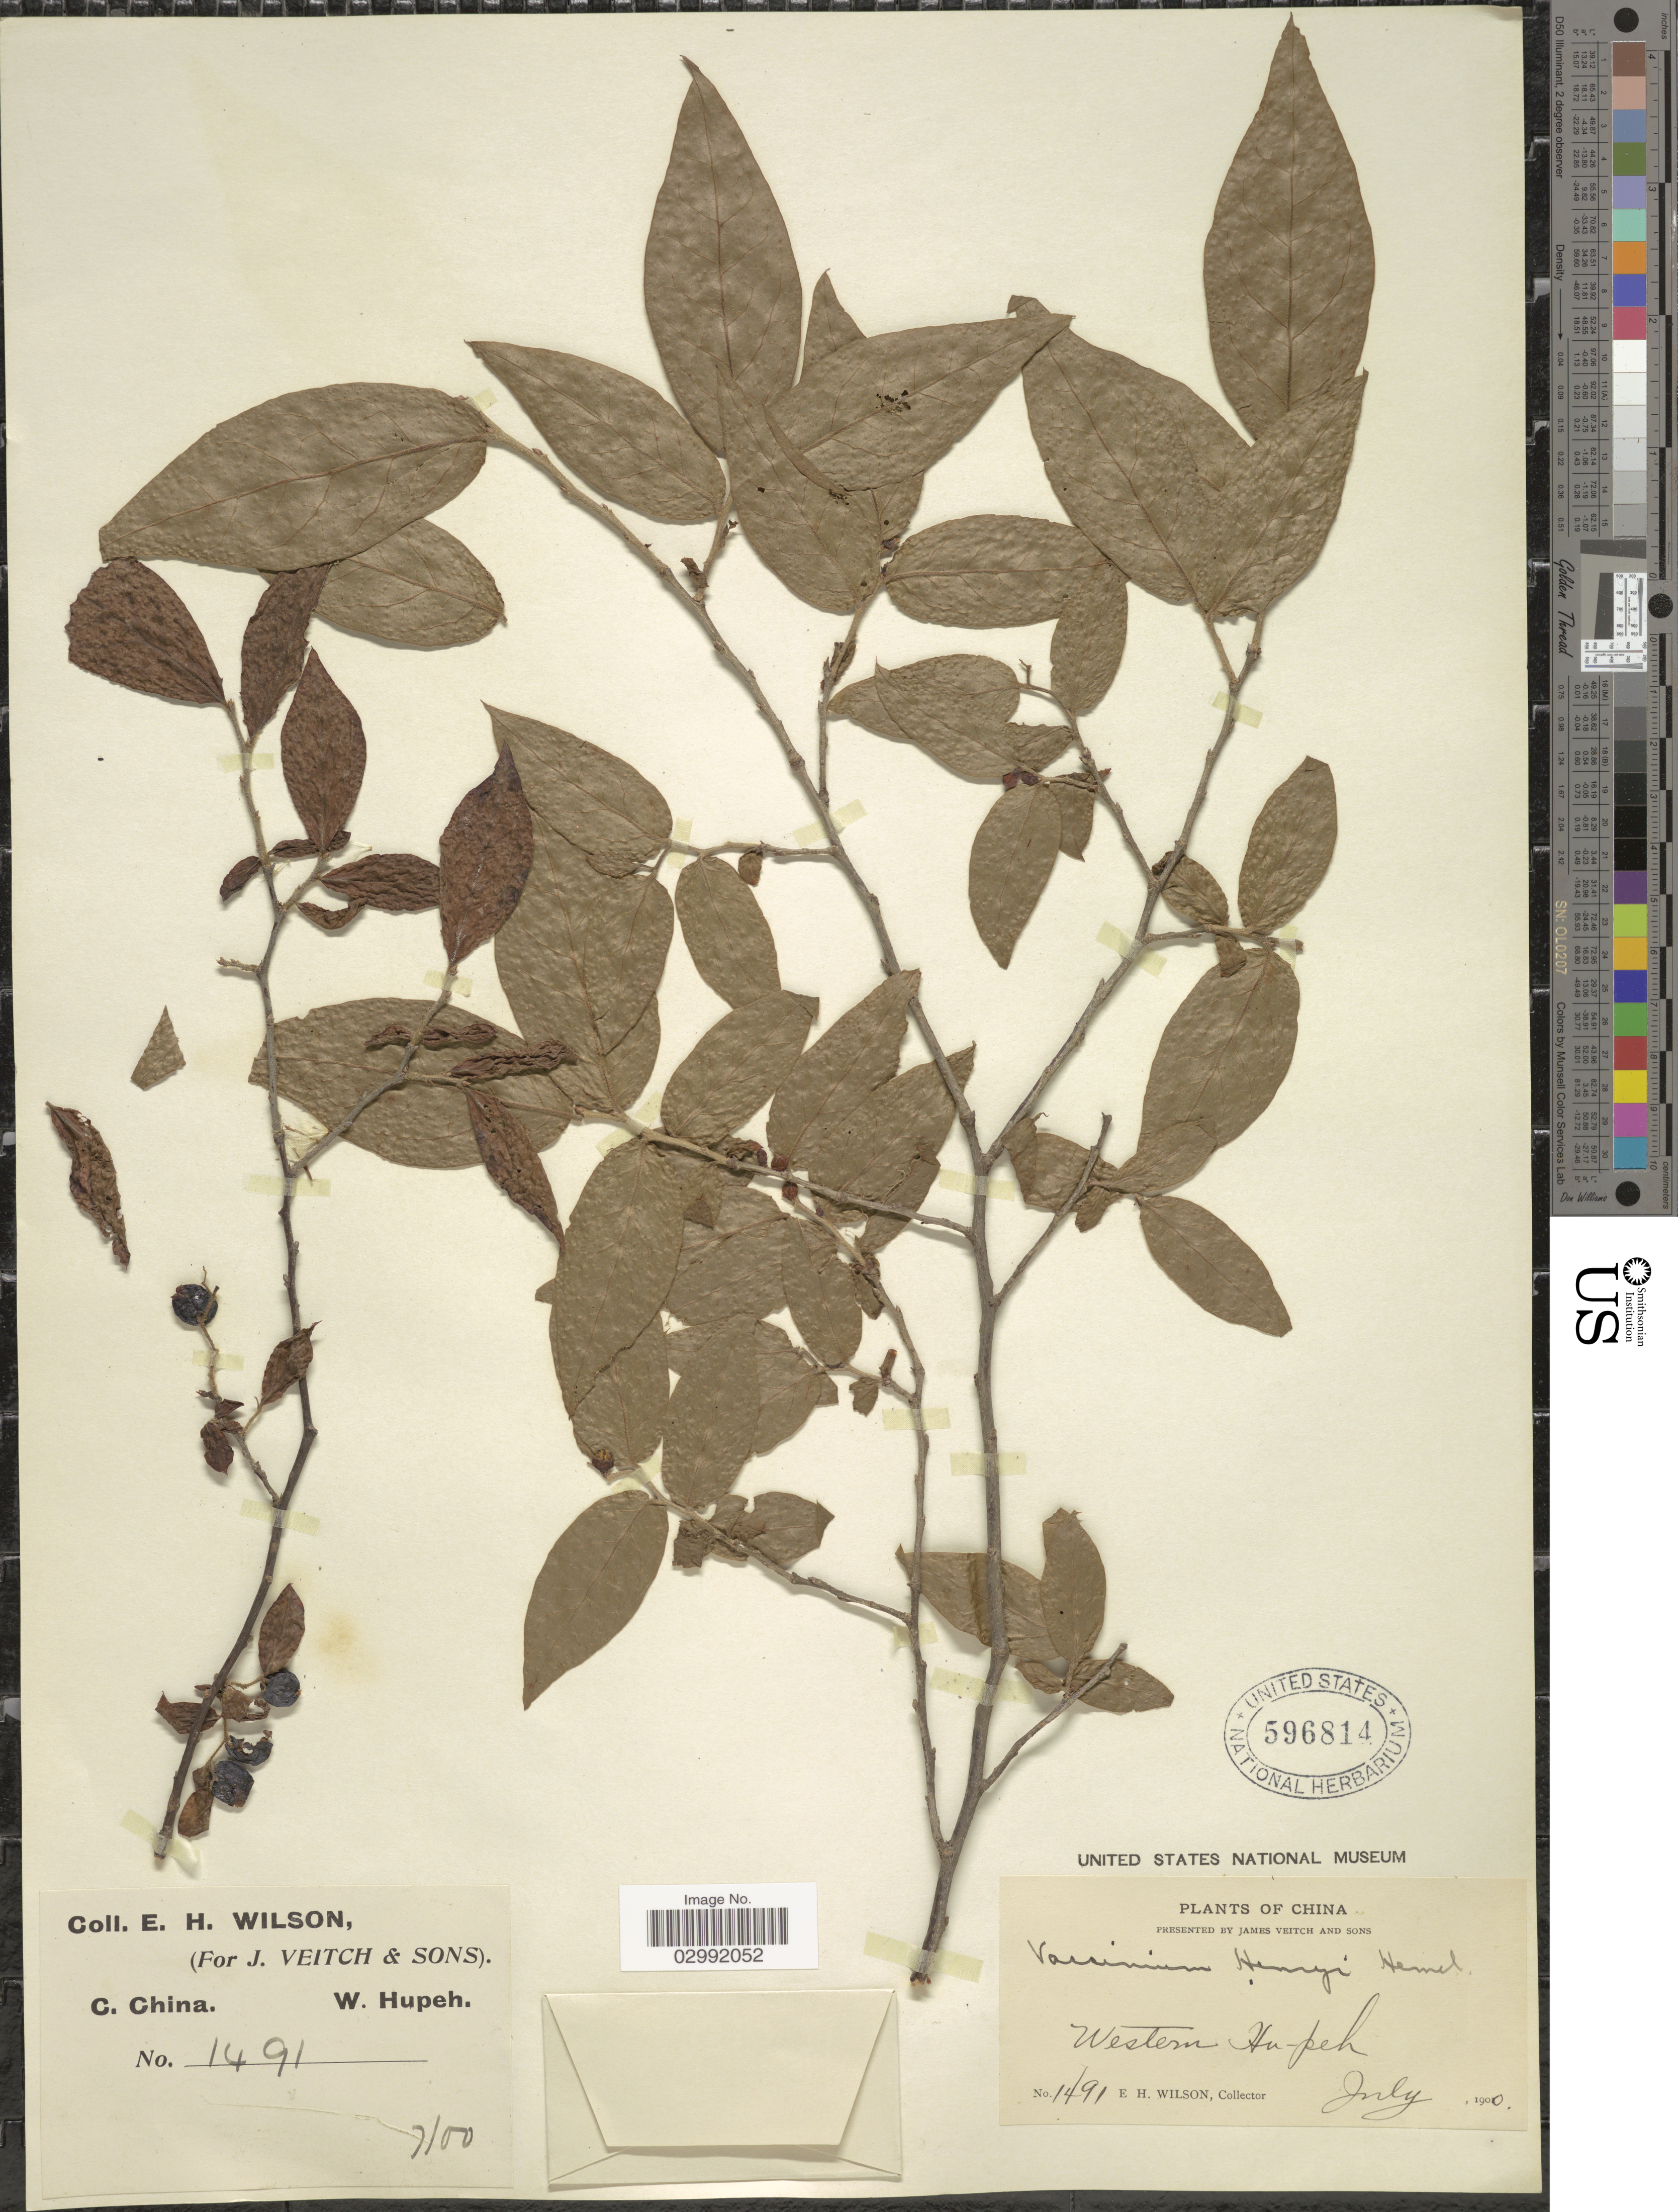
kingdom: Plantae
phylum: Tracheophyta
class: Magnoliopsida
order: Ericales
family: Ericaceae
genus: Vaccinium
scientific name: Vaccinium henryi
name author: Hemsl.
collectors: E. Wilson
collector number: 1491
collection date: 1900-07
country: China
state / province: Hubei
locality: Western Hu-peh. C. China.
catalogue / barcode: US 596814